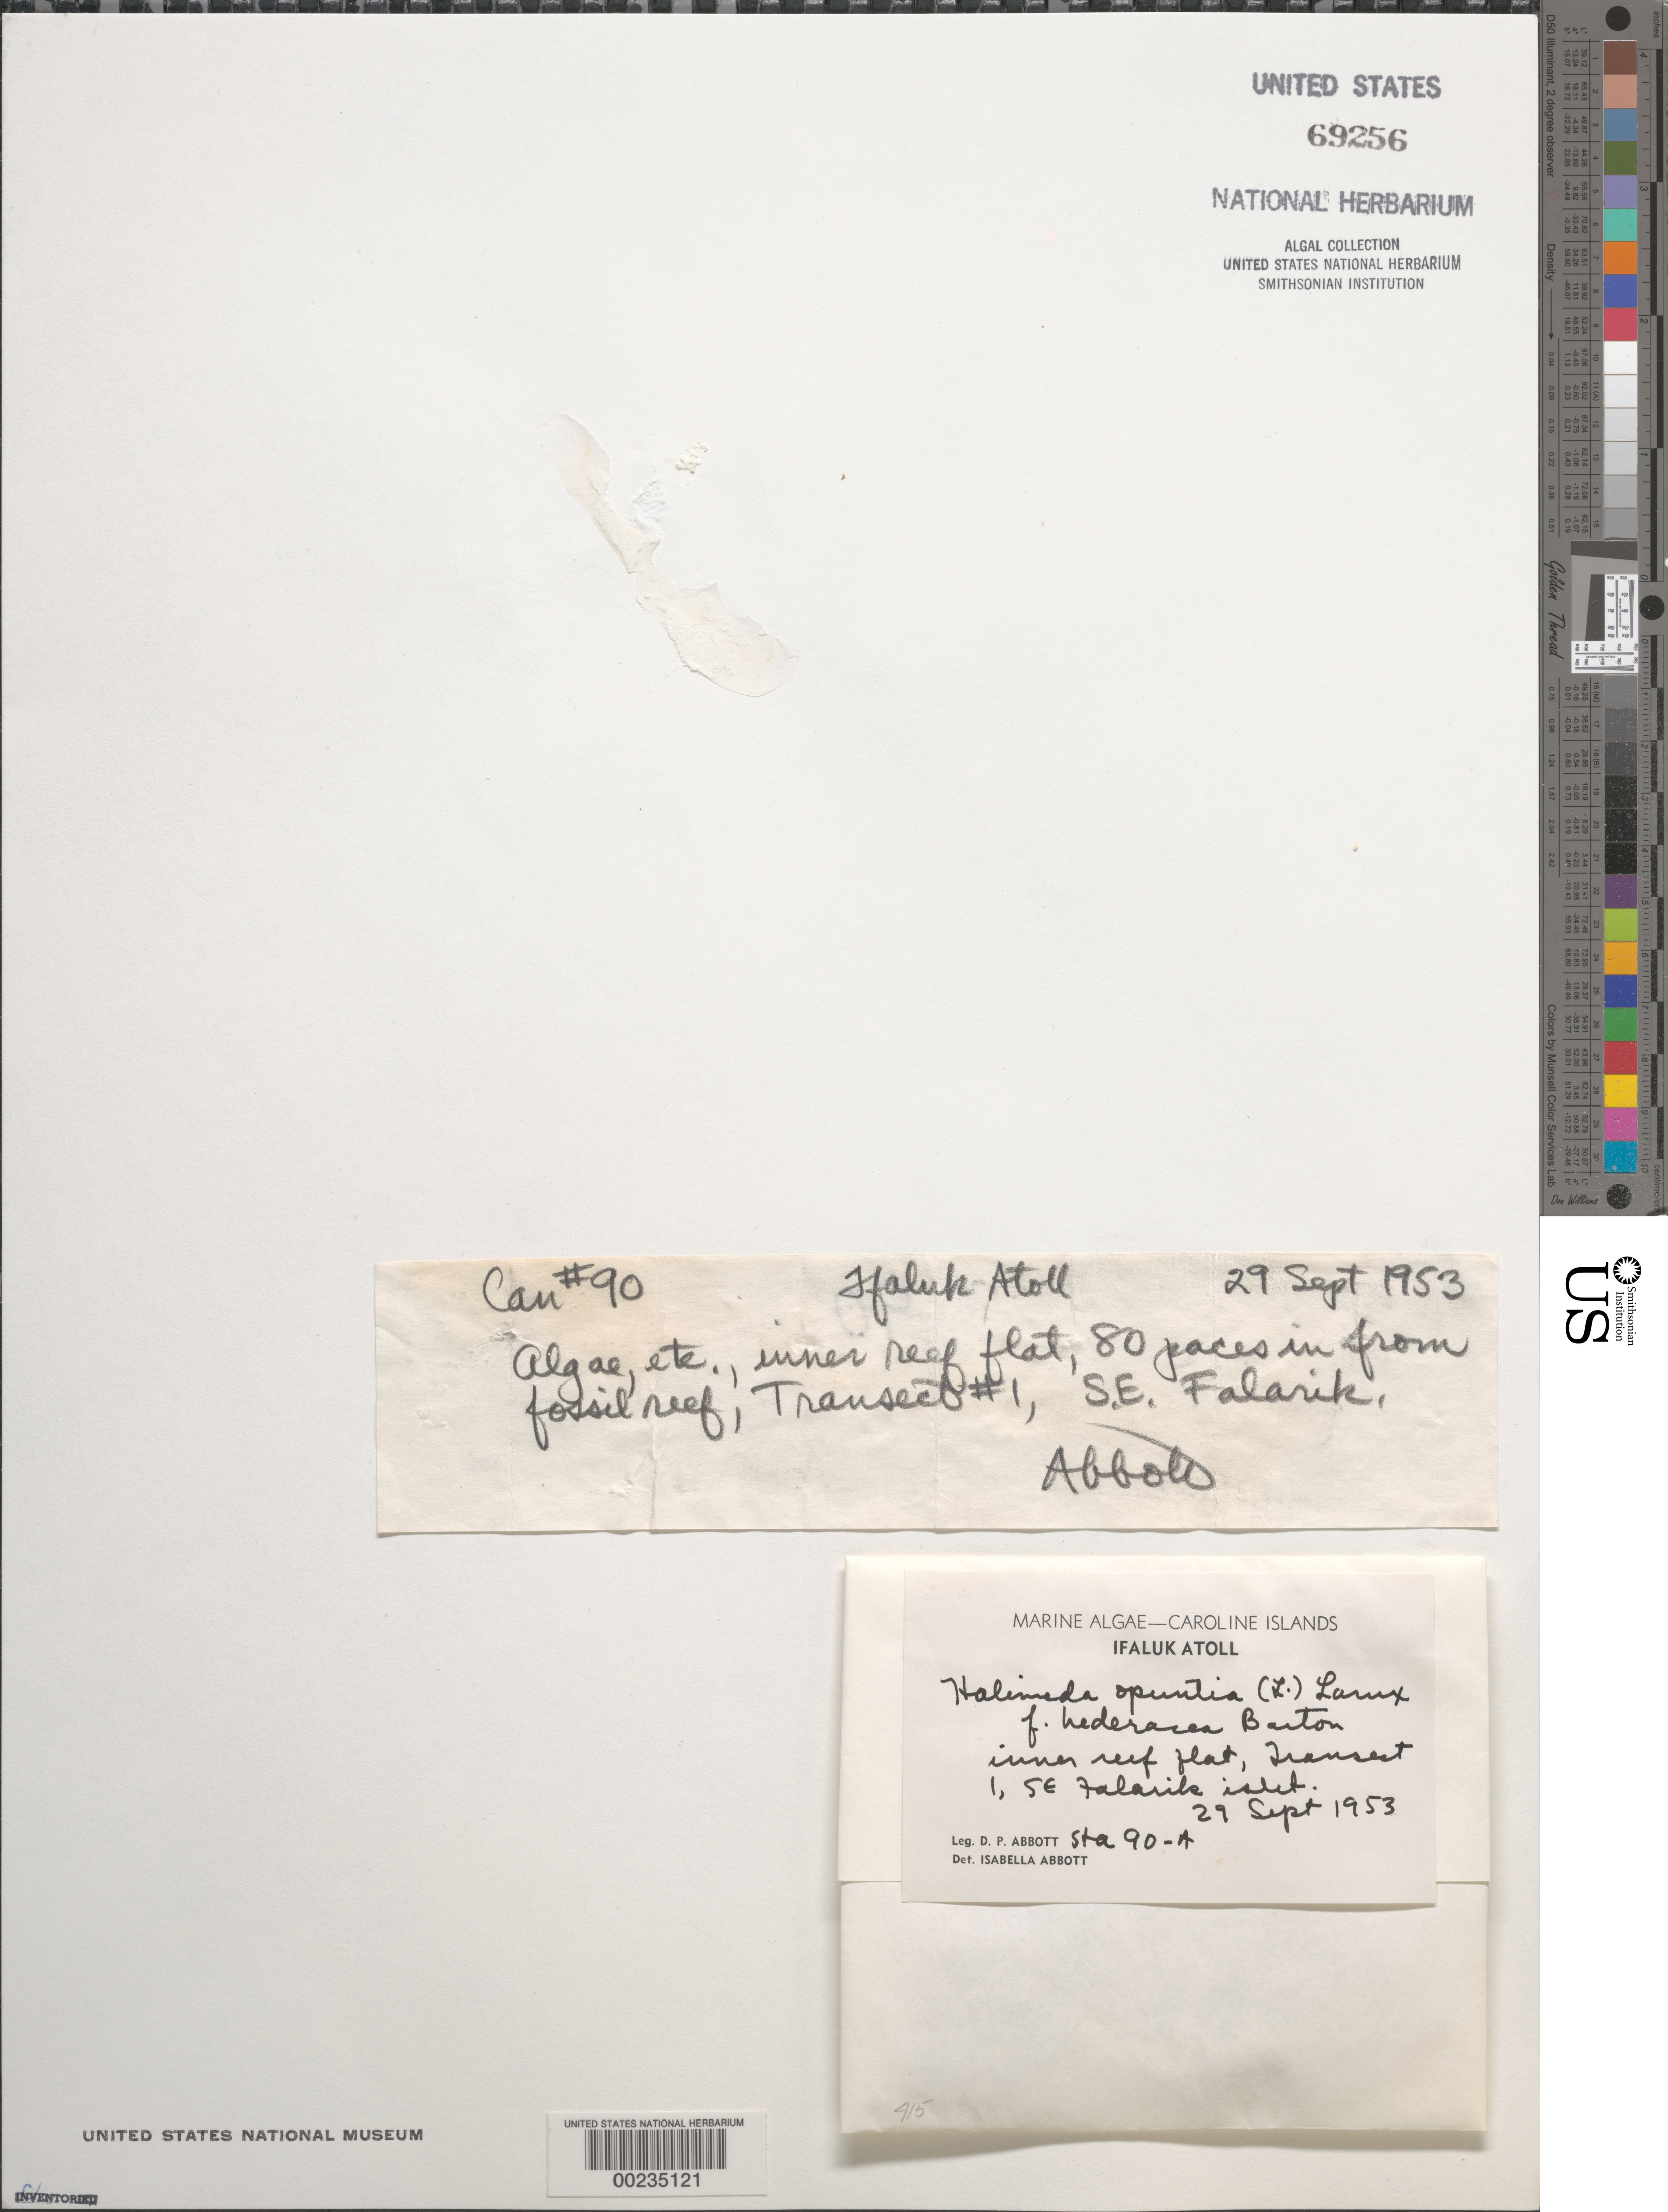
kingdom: Plantae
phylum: Chlorophyta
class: Ulvophyceae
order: Bryopsidales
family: Halimedaceae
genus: Halimeda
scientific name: Halimeda opuntia f. hederacea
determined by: Abbott, Isabella A.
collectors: D. P. Abbott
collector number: Station 90-a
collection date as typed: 29 Sep 1953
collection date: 1953-09-29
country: Micronesia, Federated States of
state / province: Yap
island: Ifalik (Ifaluk) Atoll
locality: Falarik Islet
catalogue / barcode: US 69256